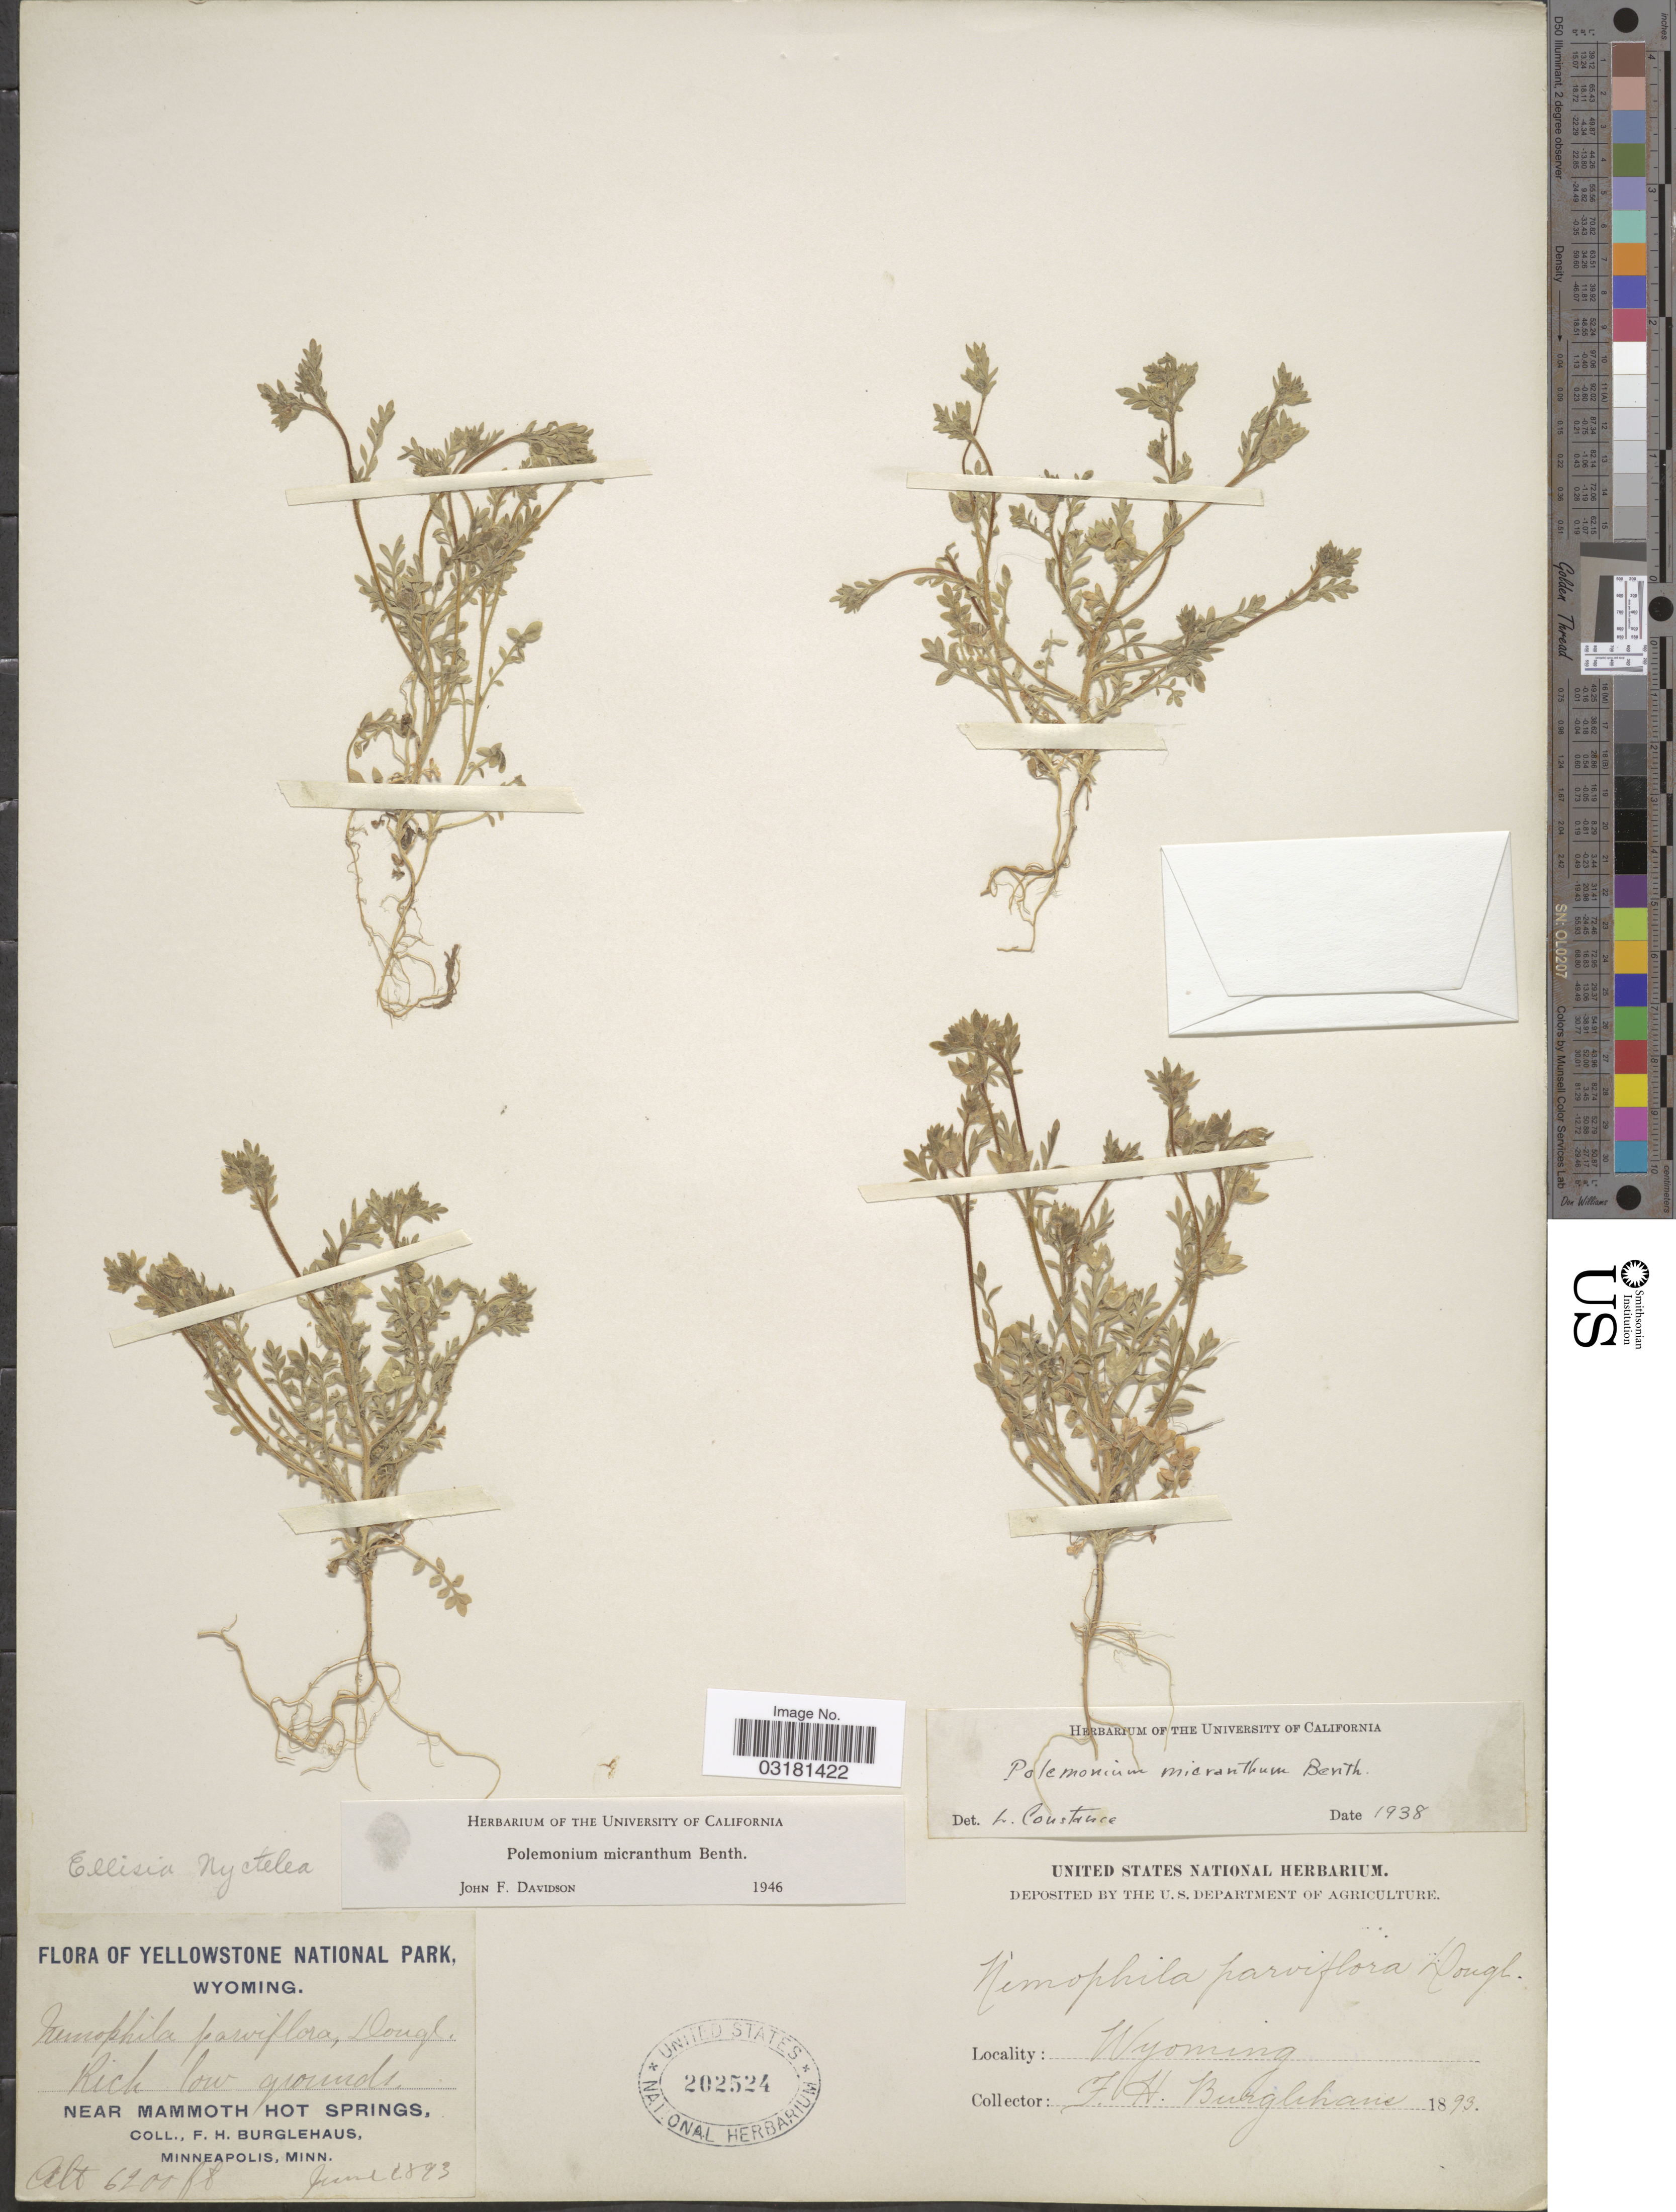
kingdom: Plantae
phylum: Tracheophyta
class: Magnoliopsida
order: Ericales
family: Polemoniaceae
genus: Polemonium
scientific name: Polemonium micranthum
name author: Benth.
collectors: F. Burglehaus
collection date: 1893-06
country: United States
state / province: Wyoming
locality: Yellowstone National Park. Near Mammoth Hot Springs.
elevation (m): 1890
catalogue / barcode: US 202524